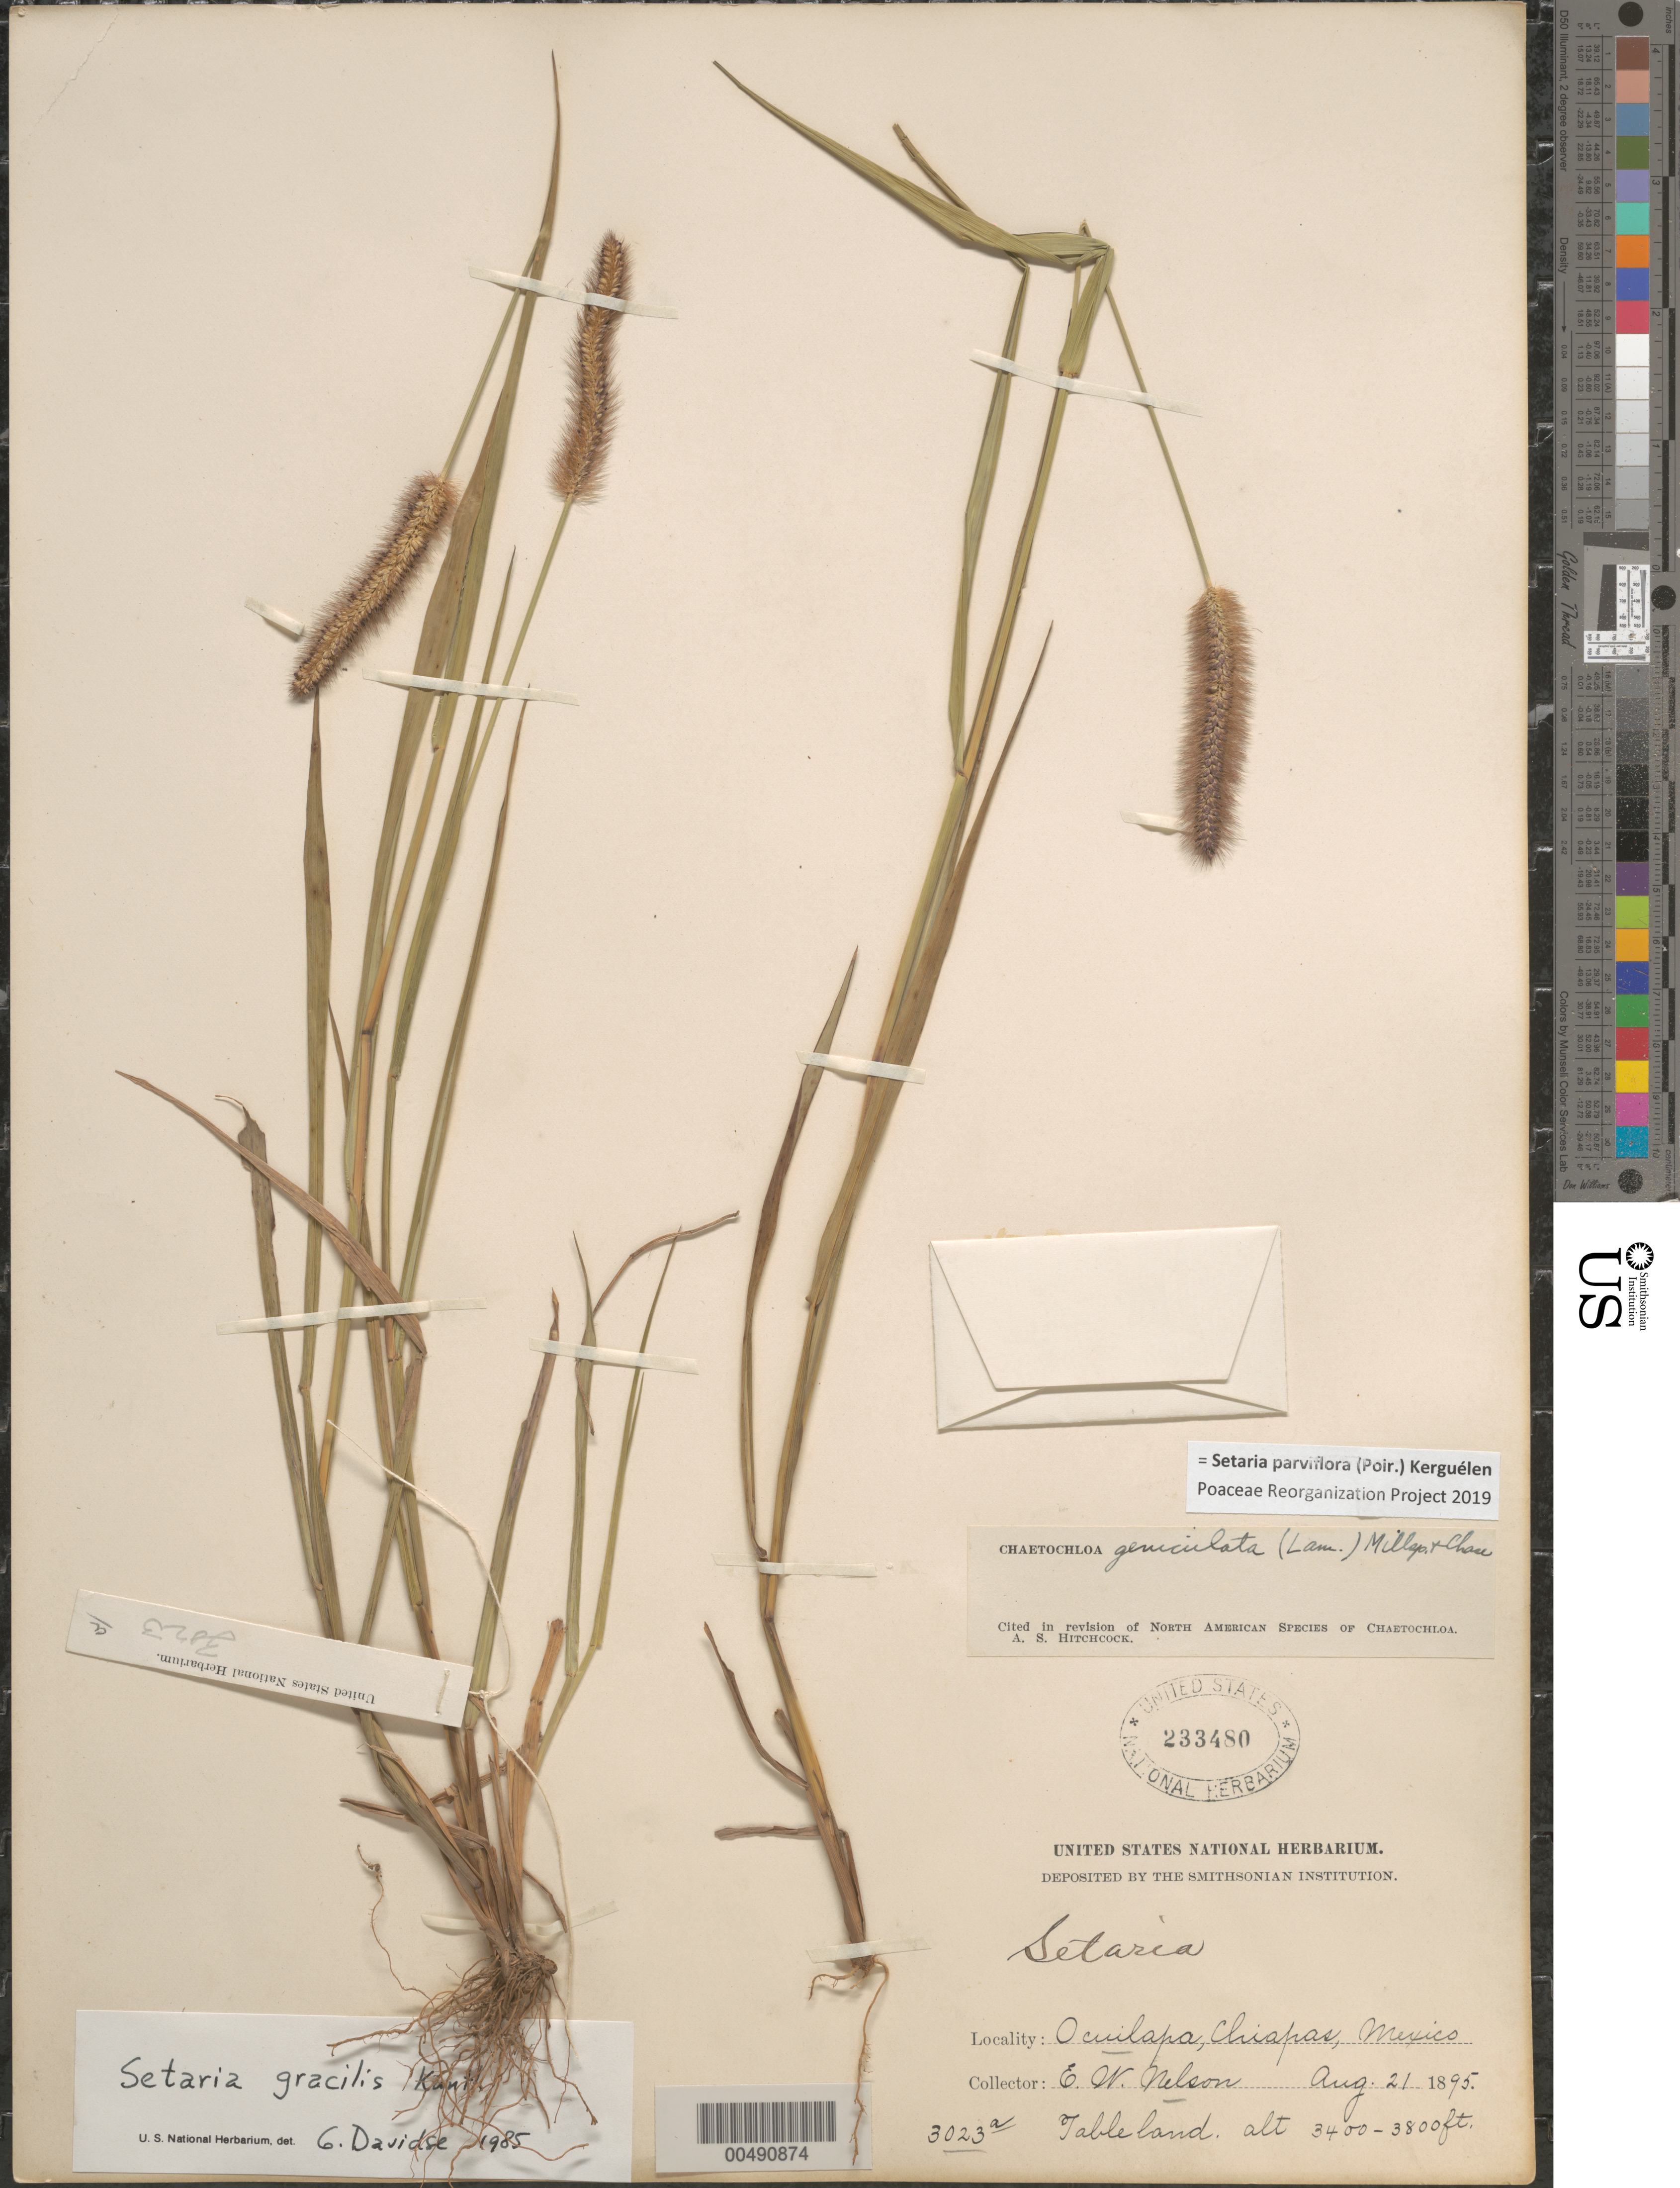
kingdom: Plantae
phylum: Tracheophyta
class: Liliopsida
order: Poales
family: Poaceae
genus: Setaria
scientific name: Setaria parviflora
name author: (Poir.) Kerguélen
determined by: Poaceae Reorganization Project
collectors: E. W. Nelson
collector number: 3023a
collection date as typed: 21 Aug 1895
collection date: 1895-08-21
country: Mexico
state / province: Chiapas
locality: Ocuilapa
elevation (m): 1036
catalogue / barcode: US 233480